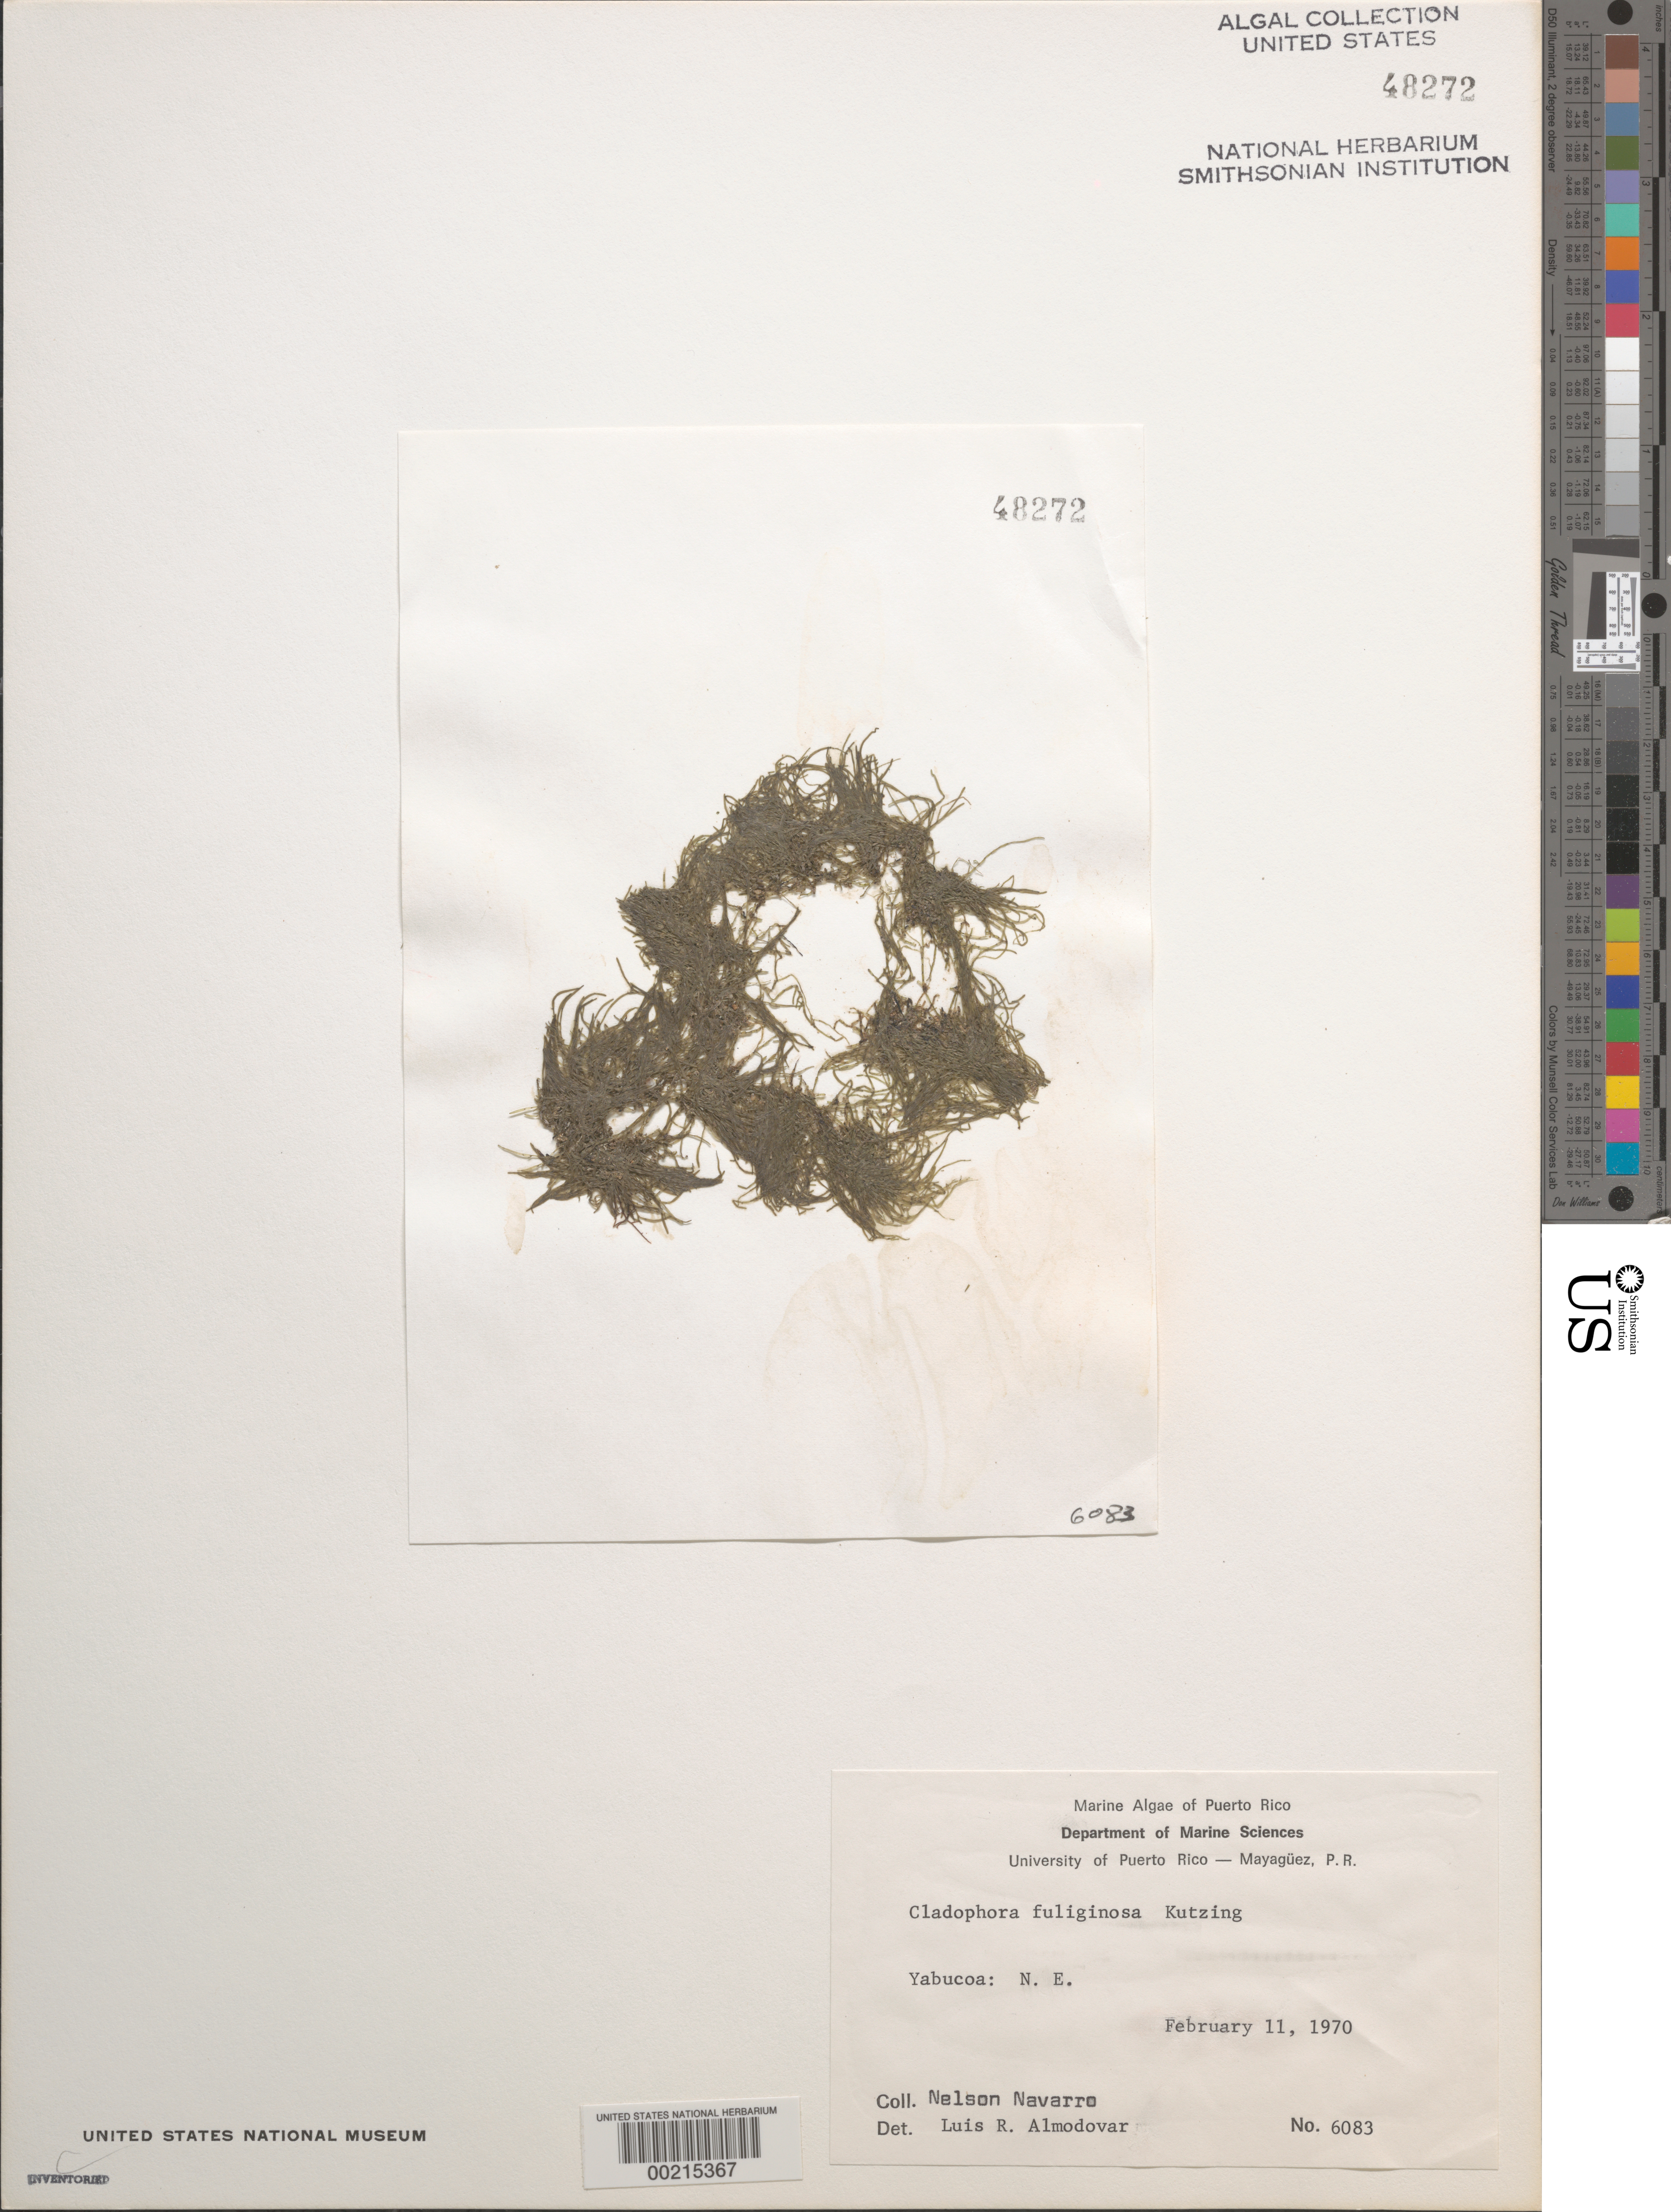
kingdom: Plantae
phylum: Chlorophyta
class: Ulvophyceae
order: Cladophorales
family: Cladophoraceae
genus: Cladophora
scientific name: Cladophora fuliginosa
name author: Kütz.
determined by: Almodovar, L. R.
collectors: N. Navarro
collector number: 6083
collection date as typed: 11 Feb 1970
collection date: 1970-02-11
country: Puerto Rico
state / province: Yabucoa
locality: Yabucoa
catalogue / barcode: US 48272